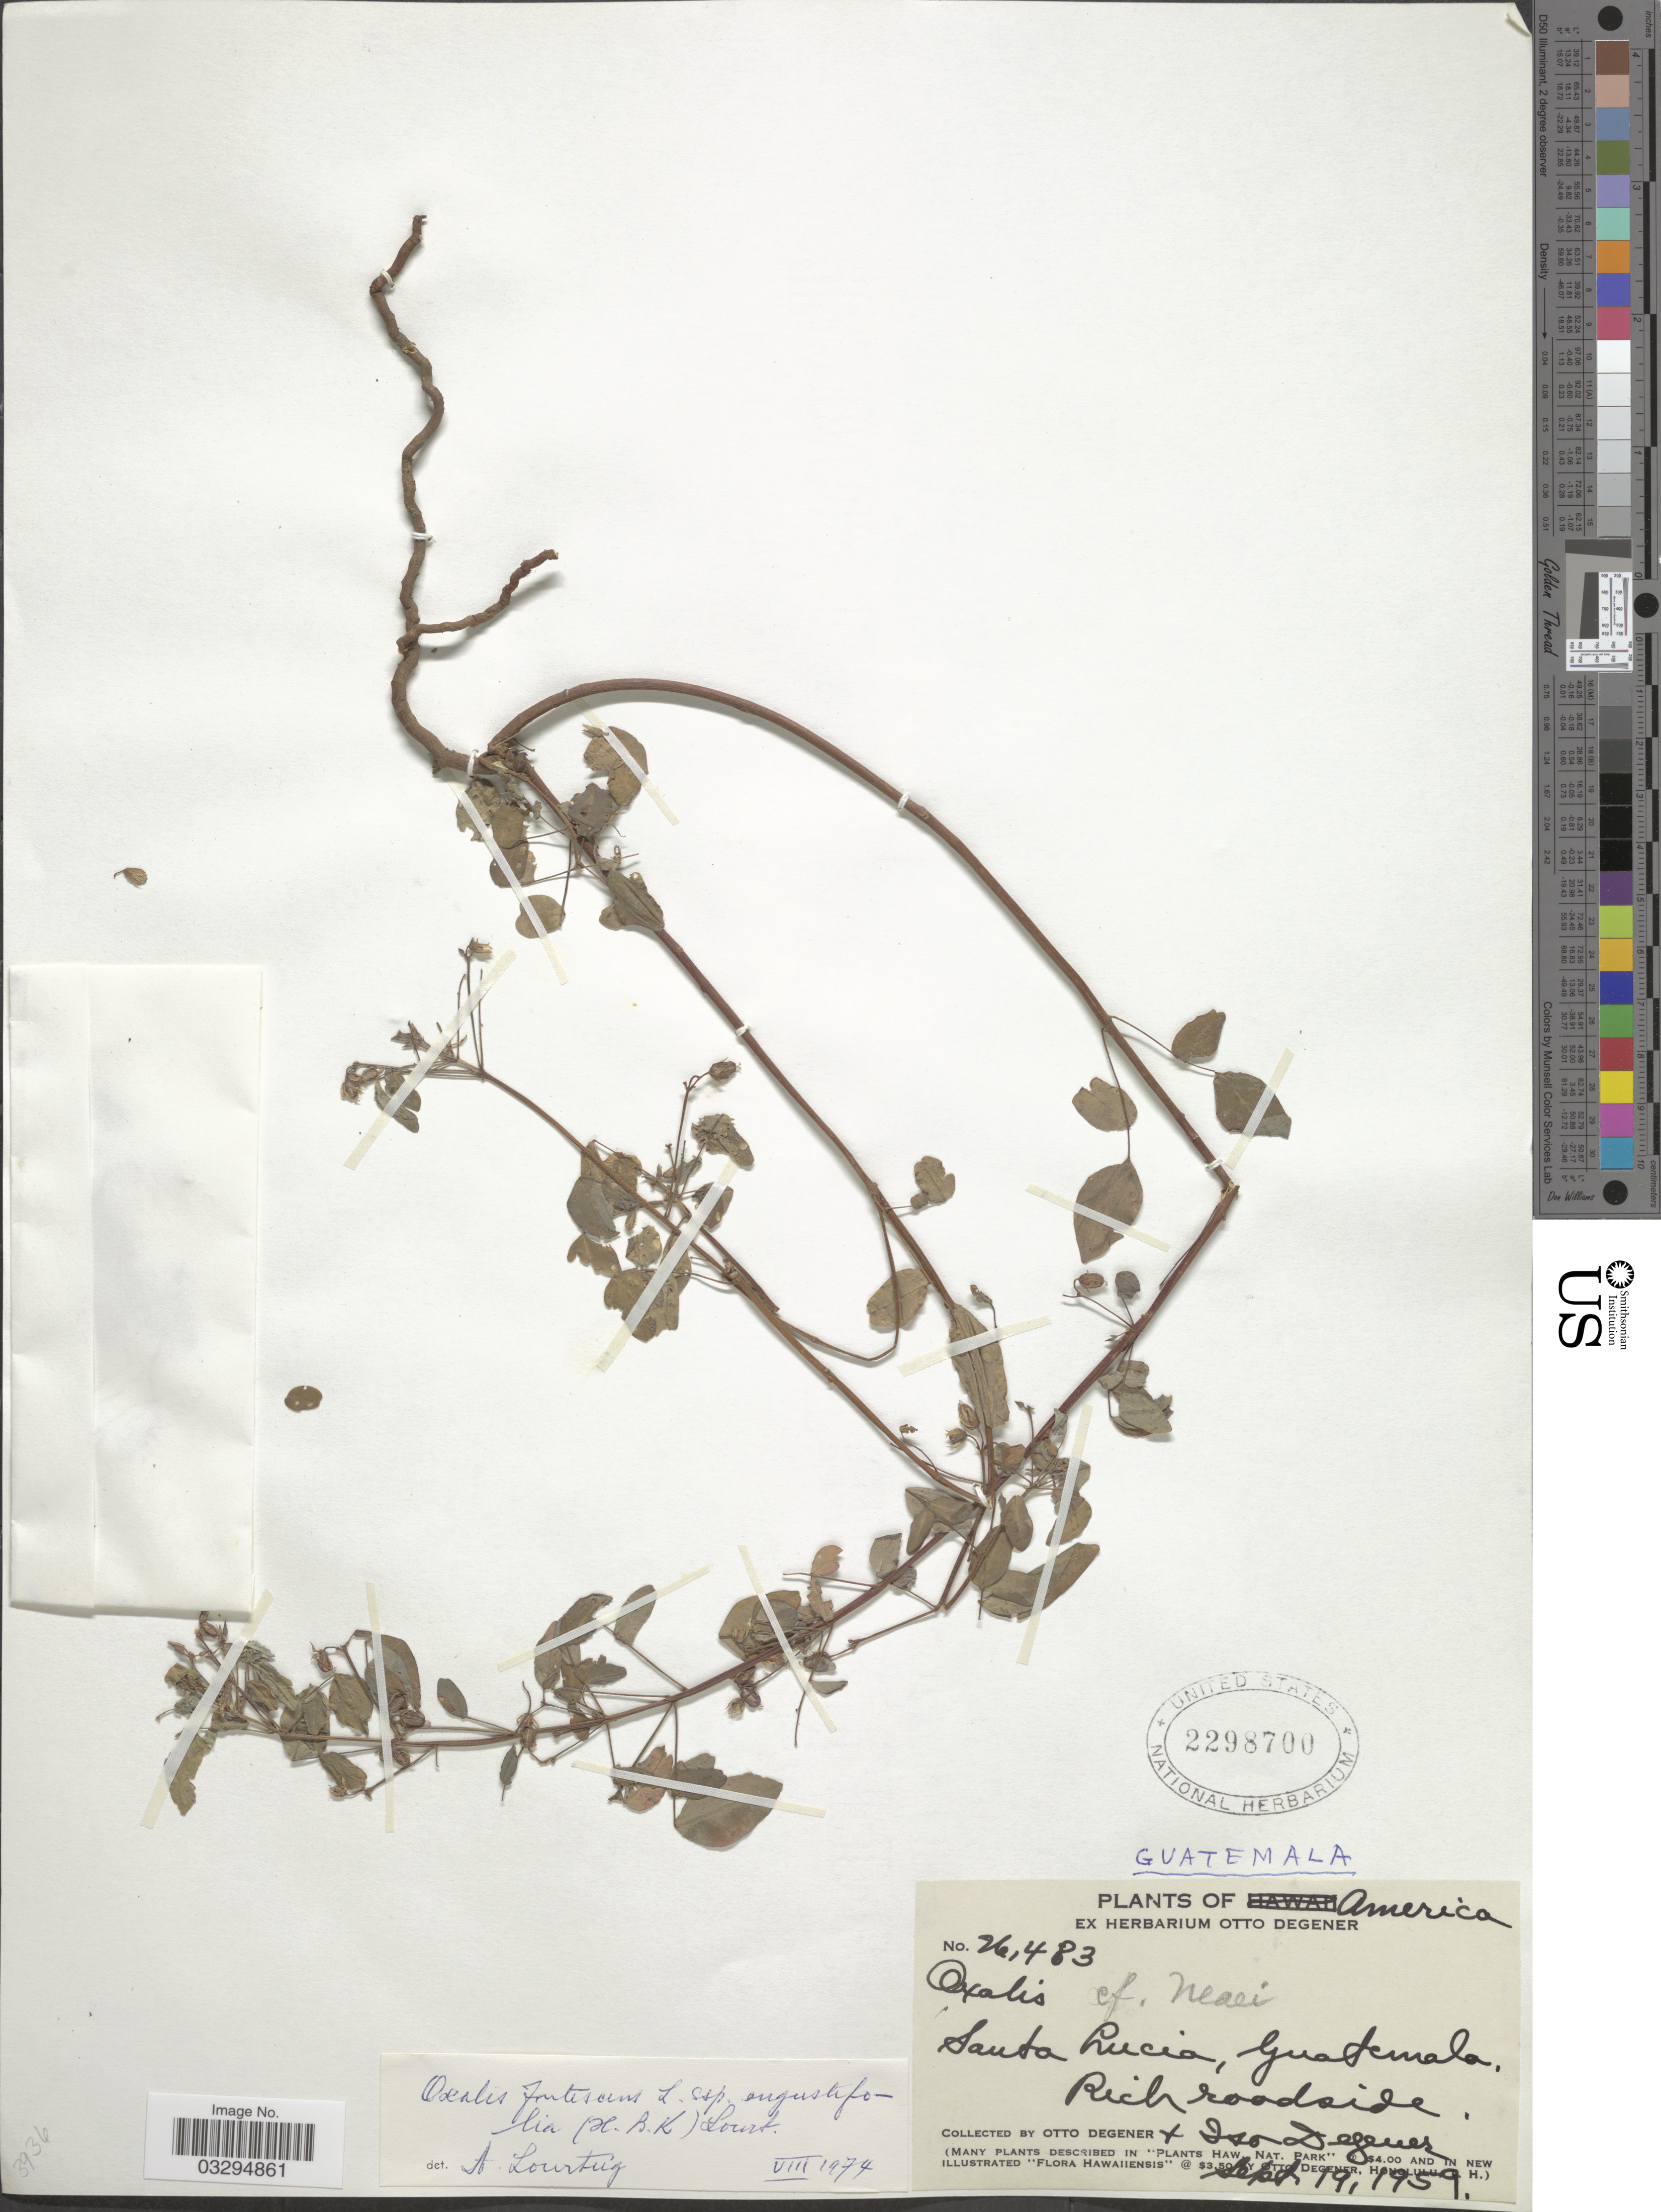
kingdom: Plantae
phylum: Tracheophyta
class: Magnoliopsida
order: Oxalidales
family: Oxalidaceae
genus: Oxalis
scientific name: Oxalis frutescens subsp. angustifolia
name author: (Kunth) Lourteig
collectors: O. Degener & I. Degener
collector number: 26483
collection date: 1959-09-19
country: Guatemala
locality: Santa Lucia.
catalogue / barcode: US 2298700